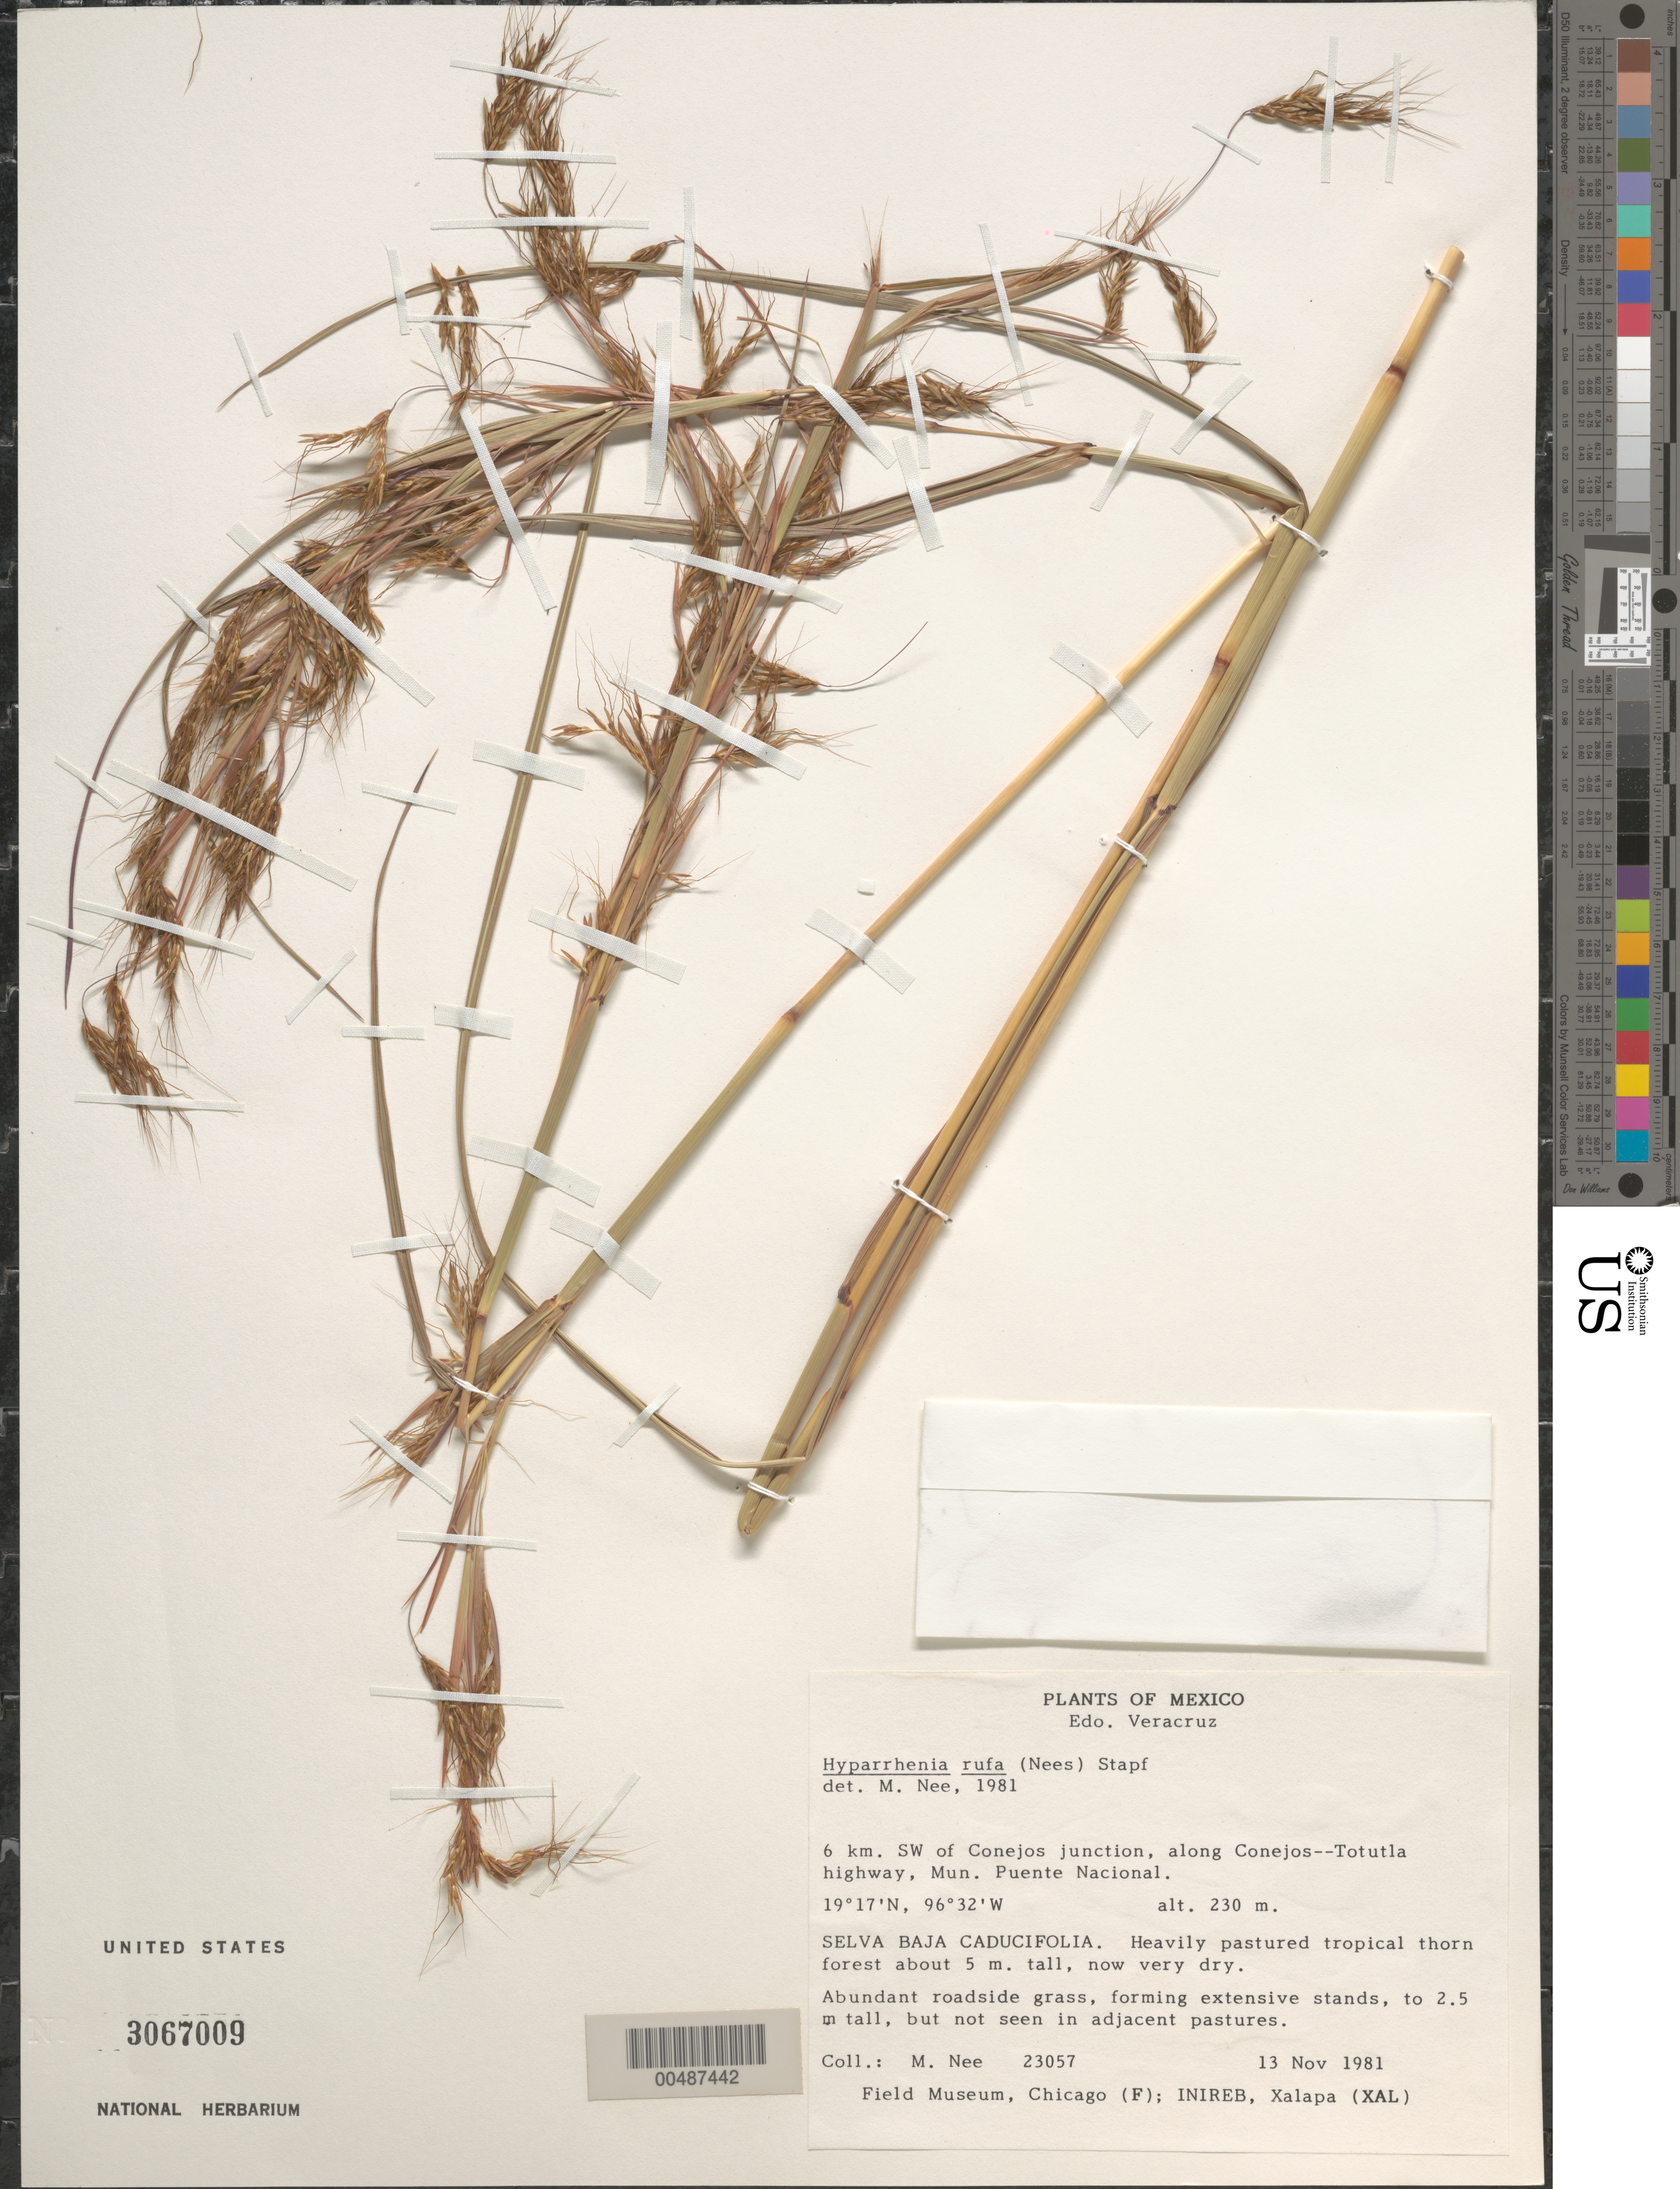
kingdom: Plantae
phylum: Tracheophyta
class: Liliopsida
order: Poales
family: Poaceae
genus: Hyparrhenia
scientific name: Hyparrhenia rufa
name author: (Nees) Stapf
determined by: Nee, Michael H.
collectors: M. Nee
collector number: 23057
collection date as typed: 13 Nov 1981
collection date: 1981-11-13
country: Mexico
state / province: Veracruz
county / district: Puente Nacional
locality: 6 km SW of Conejos jct, along Conejos-Totutla hwy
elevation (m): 230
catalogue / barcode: US 3067009